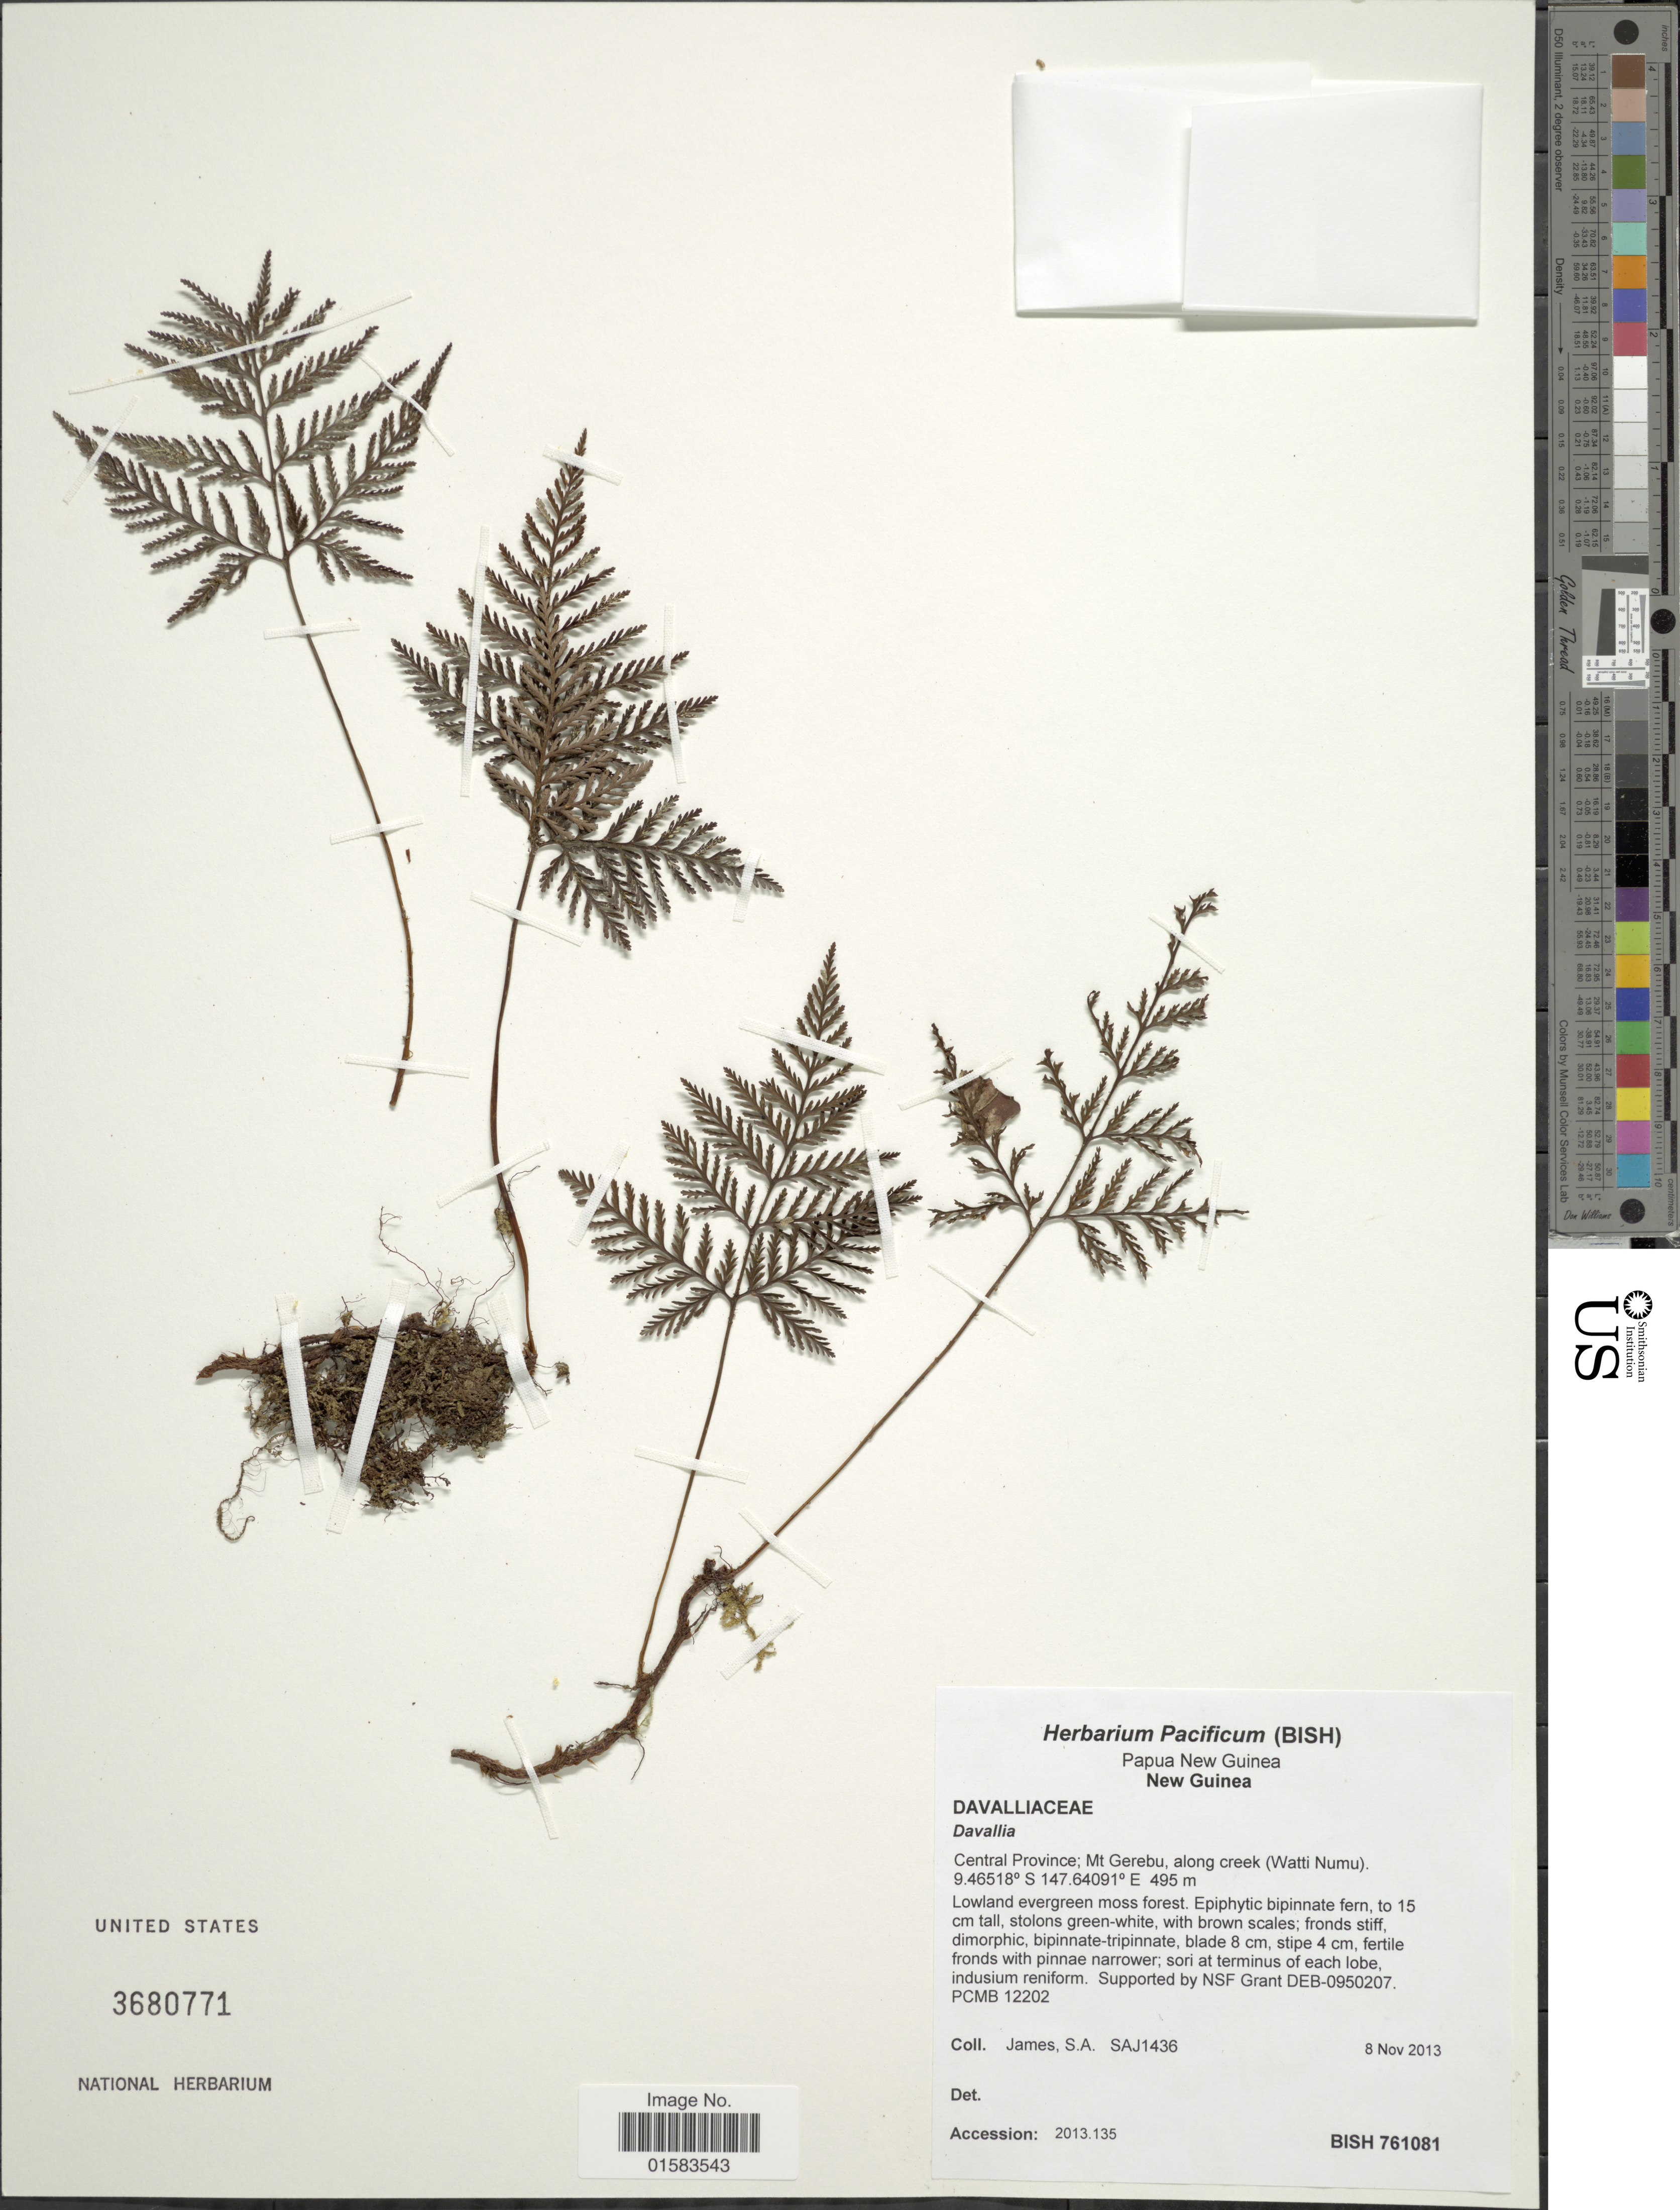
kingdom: Plantae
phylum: Tracheophyta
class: Polypodiopsida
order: Polypodiales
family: Davalliaceae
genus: Davallia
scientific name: Davallia sp.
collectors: S. James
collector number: SAJ1436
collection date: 2013-11-08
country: Papua New Guinea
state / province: Central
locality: Mt. Gerabu, along Creek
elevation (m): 495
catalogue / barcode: US 3680771